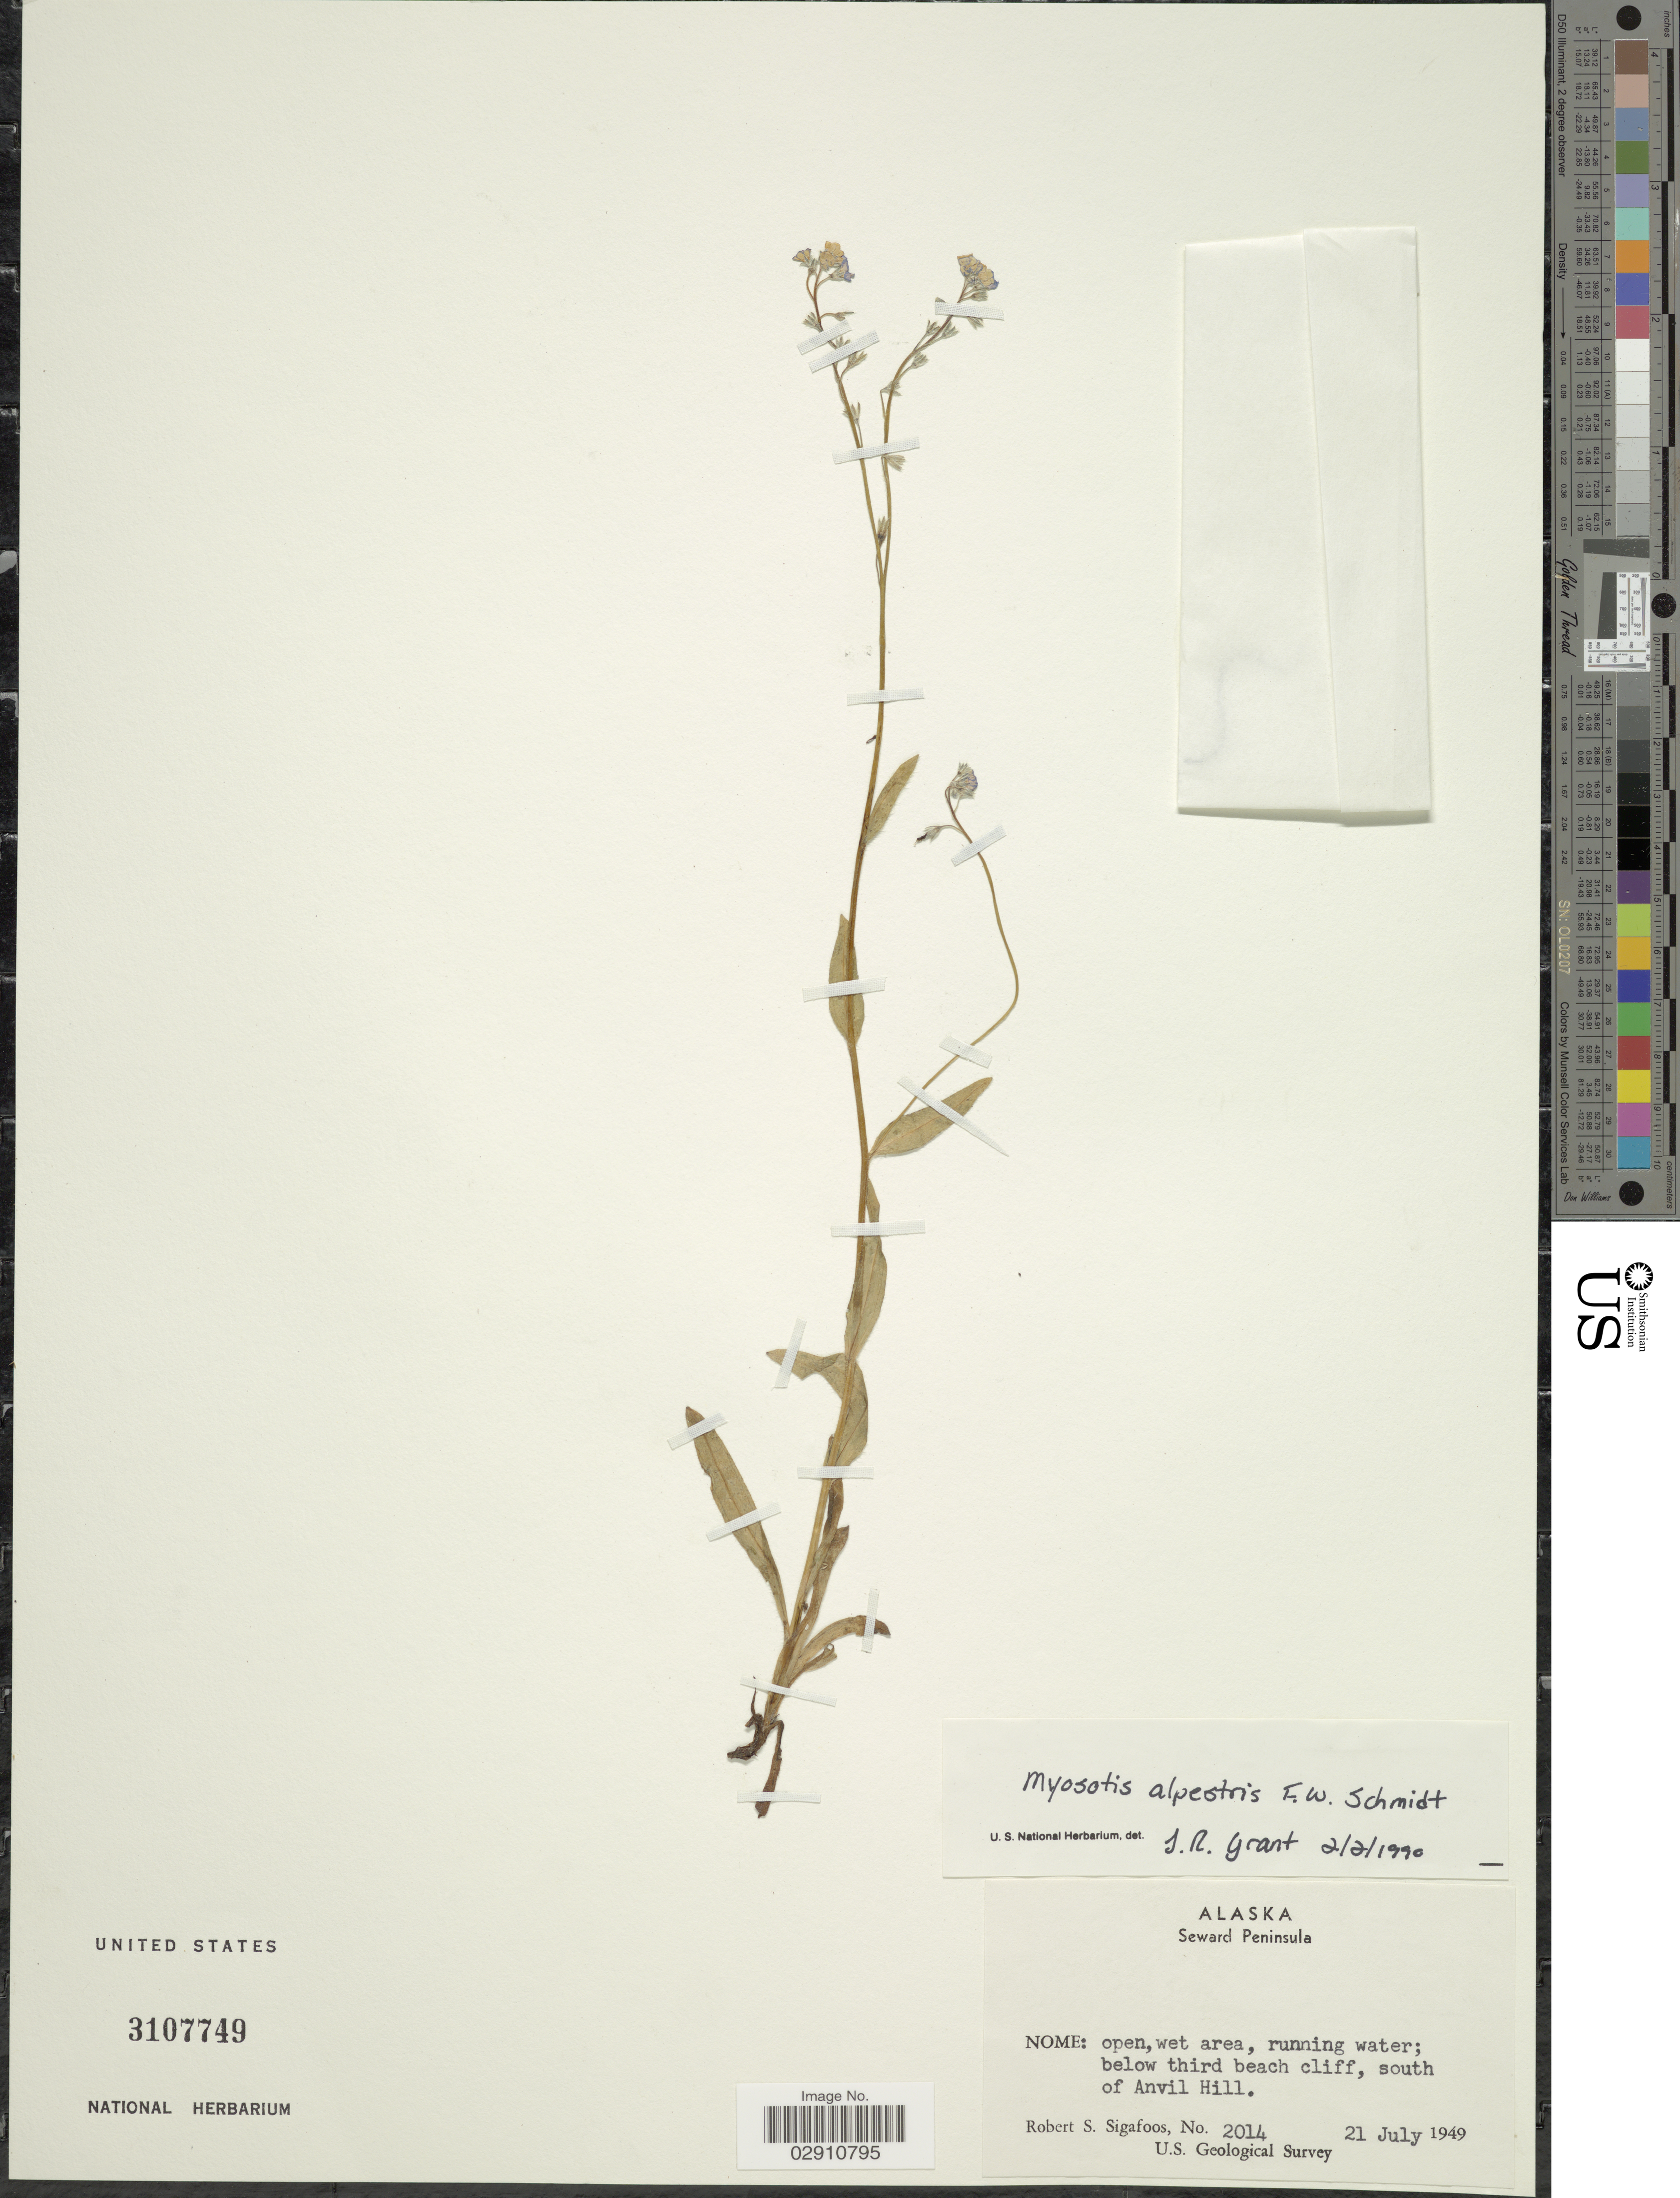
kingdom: Plantae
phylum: Tracheophyta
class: Magnoliopsida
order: Boraginales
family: Boraginaceae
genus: Myosotis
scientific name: Myosotis alpestris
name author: F.W. Schmidt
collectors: R. Sigafoos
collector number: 2014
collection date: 1949-07-21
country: United States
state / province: Alaska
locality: Seward Peninsula. Nome: open, wet area, running water; below third beach cliff, south of Anvil Hill.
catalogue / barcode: US 3107749